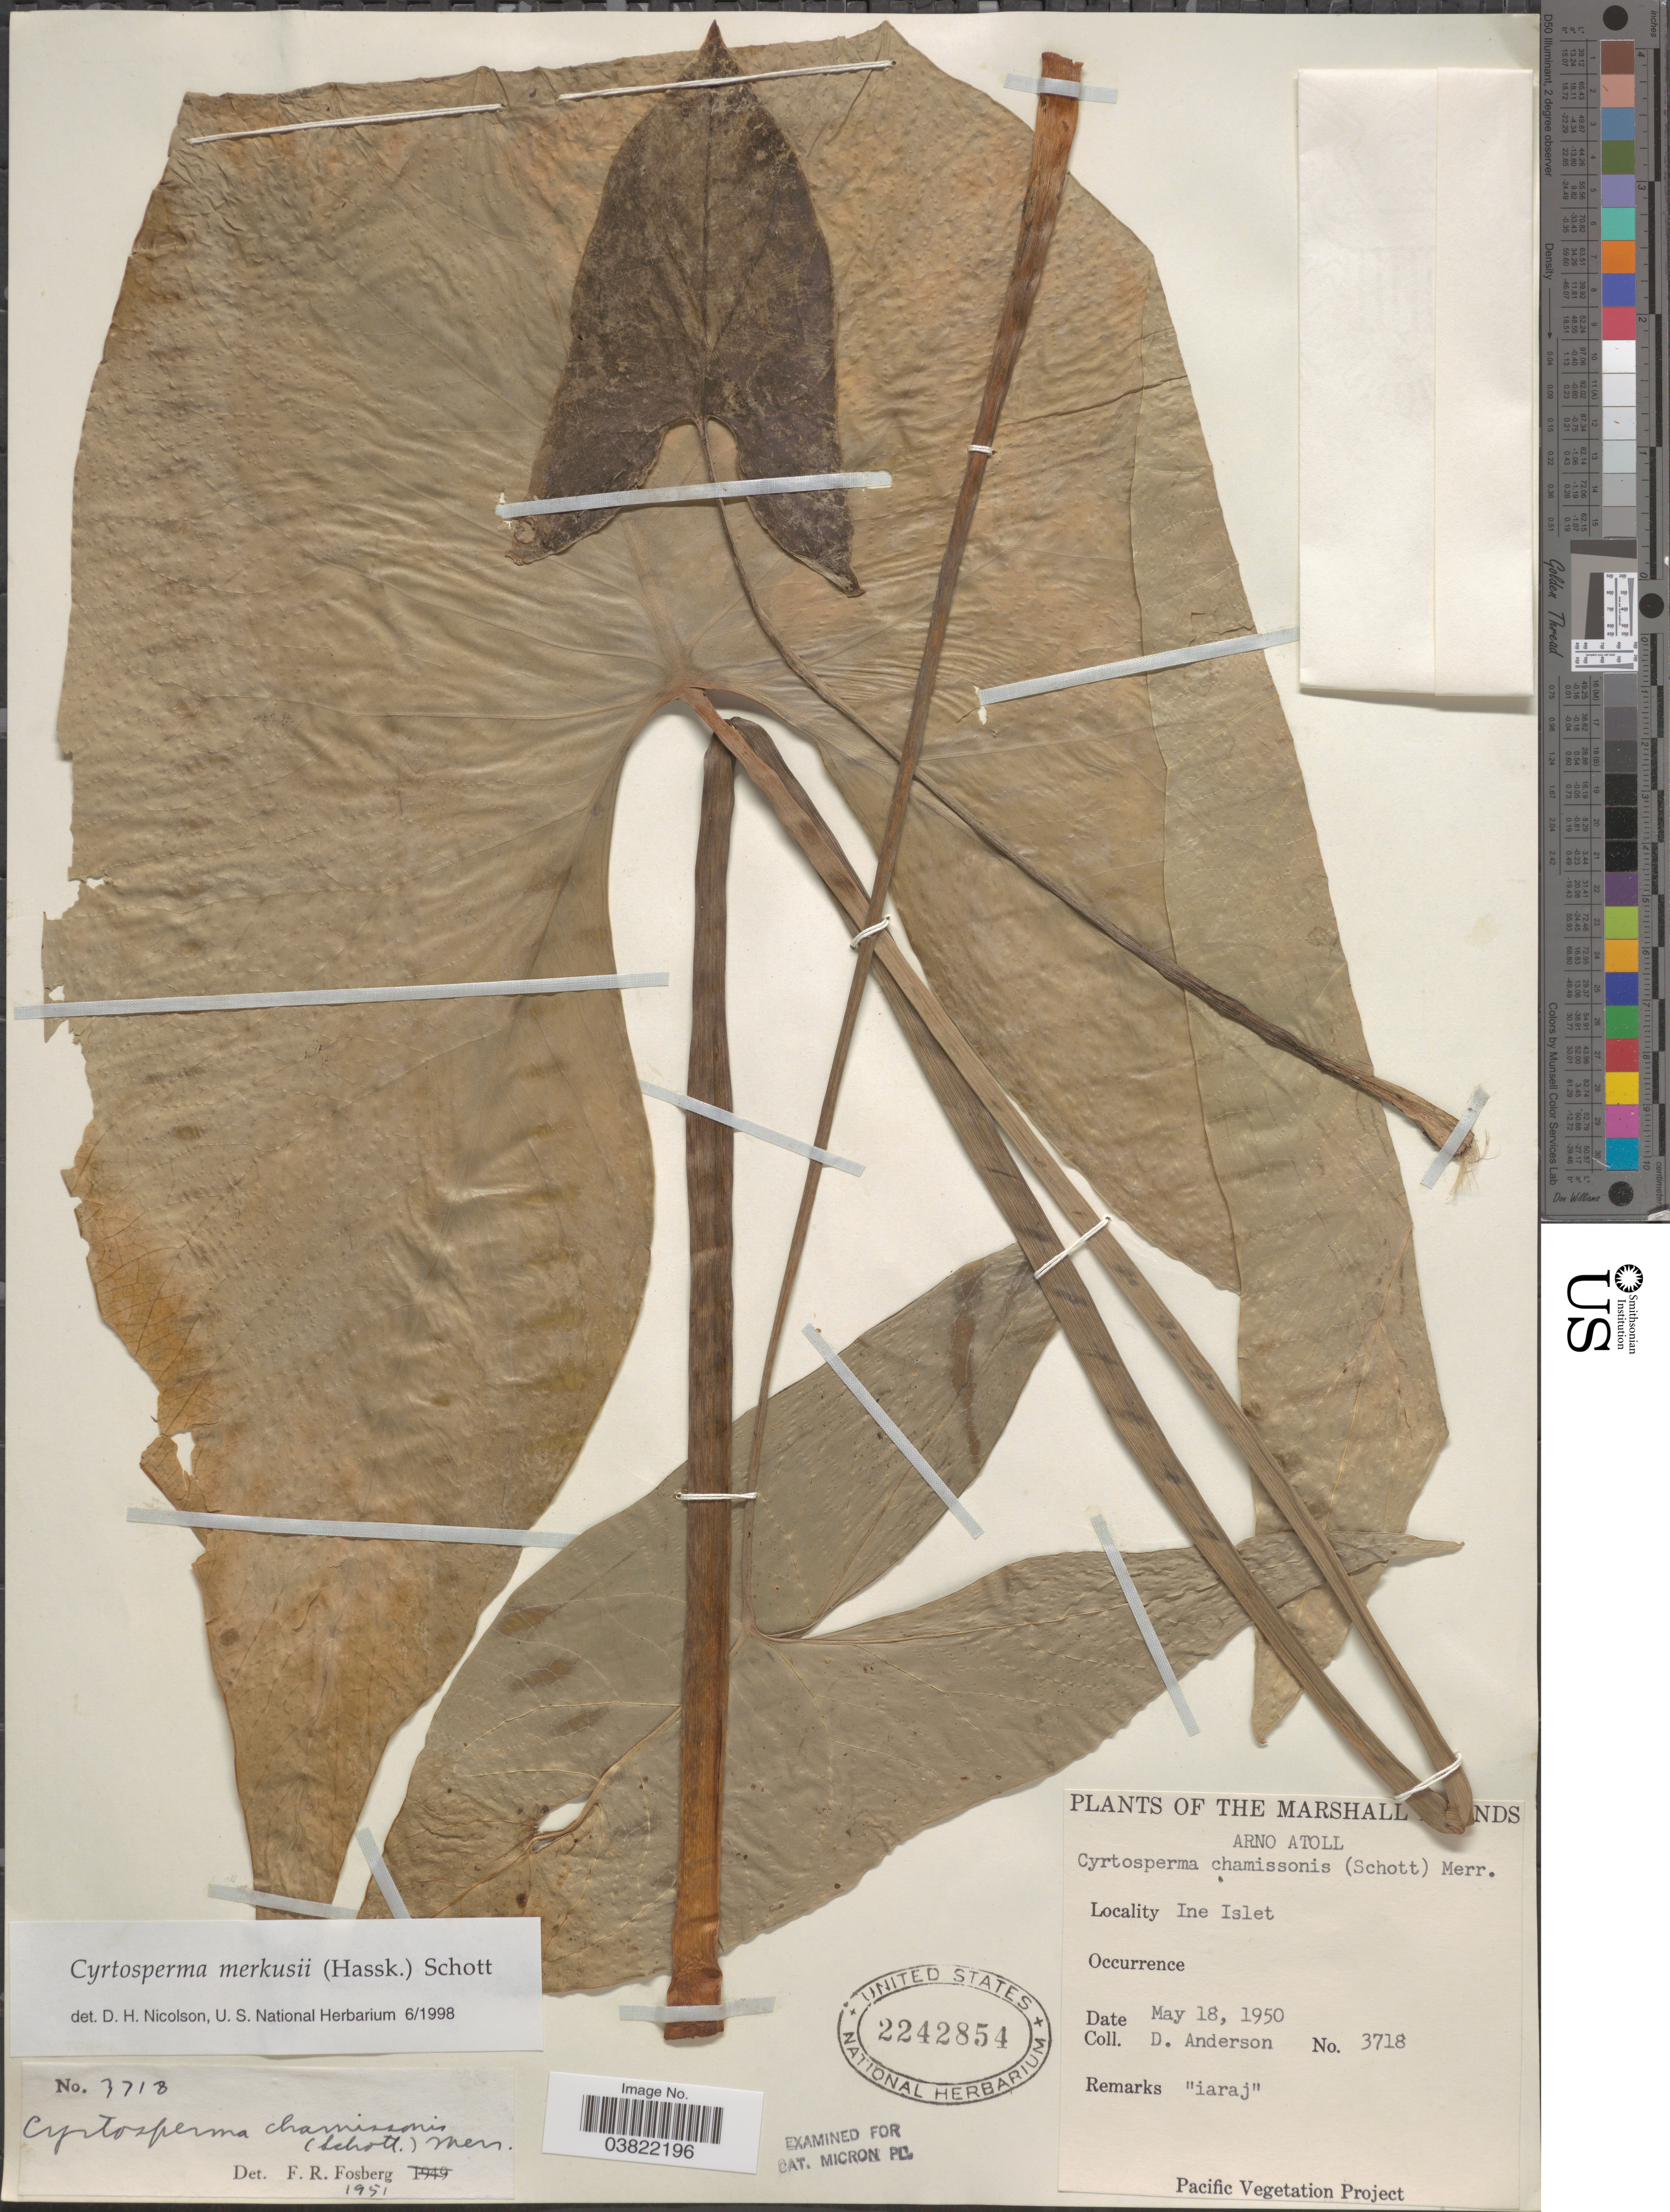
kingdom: Plantae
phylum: Tracheophyta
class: Liliopsida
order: Alismatales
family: Araceae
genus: Cyrtosperma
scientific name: Cyrtosperma merkusii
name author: (Hassk.) Schott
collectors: D. Anderson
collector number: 3718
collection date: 1950-05-18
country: Marshall Islands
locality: The Marshall [illegible text]nds. Ine Islet.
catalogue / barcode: US 2242854